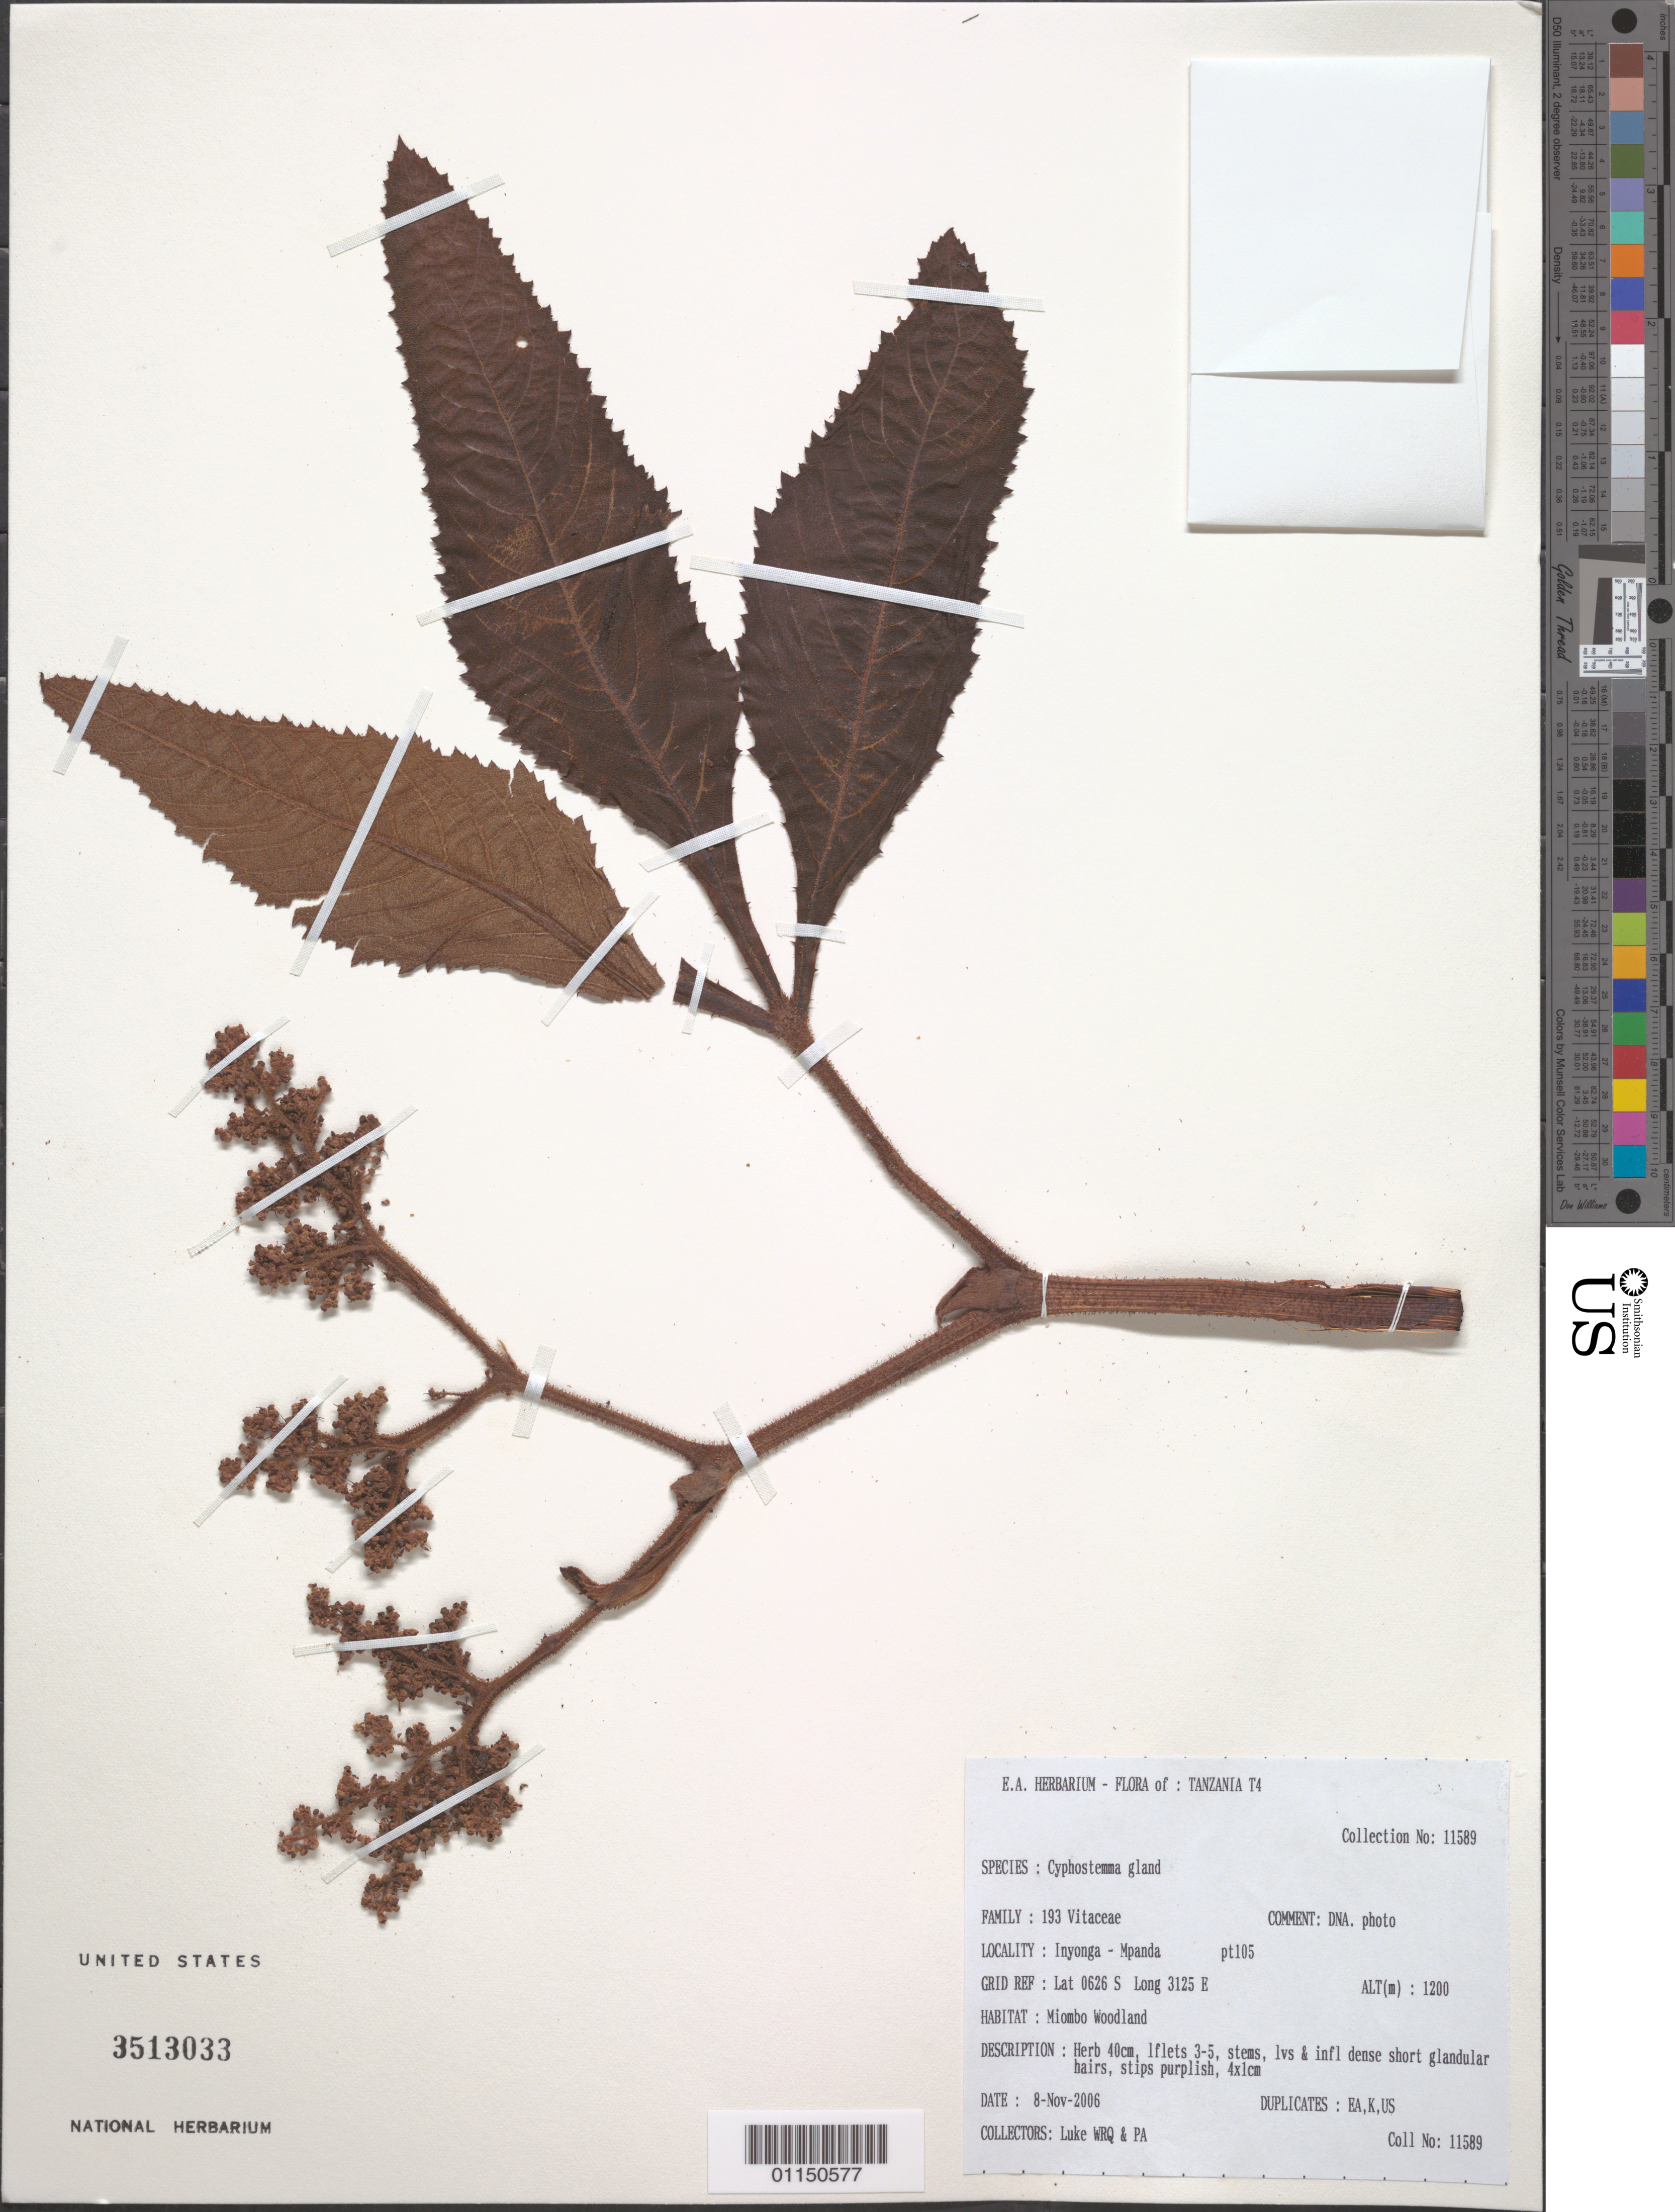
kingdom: Plantae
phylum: Tracheophyta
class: Magnoliopsida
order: Vitales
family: Vitaceae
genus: Cyphostemma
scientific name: Cyphostemma sp.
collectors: Q. Luke & P. Luke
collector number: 11589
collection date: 2006-11-08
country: Tanzania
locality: Inyonga - Mpanda.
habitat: Miombo Woodland. Herb.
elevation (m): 1200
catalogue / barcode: US 3513033